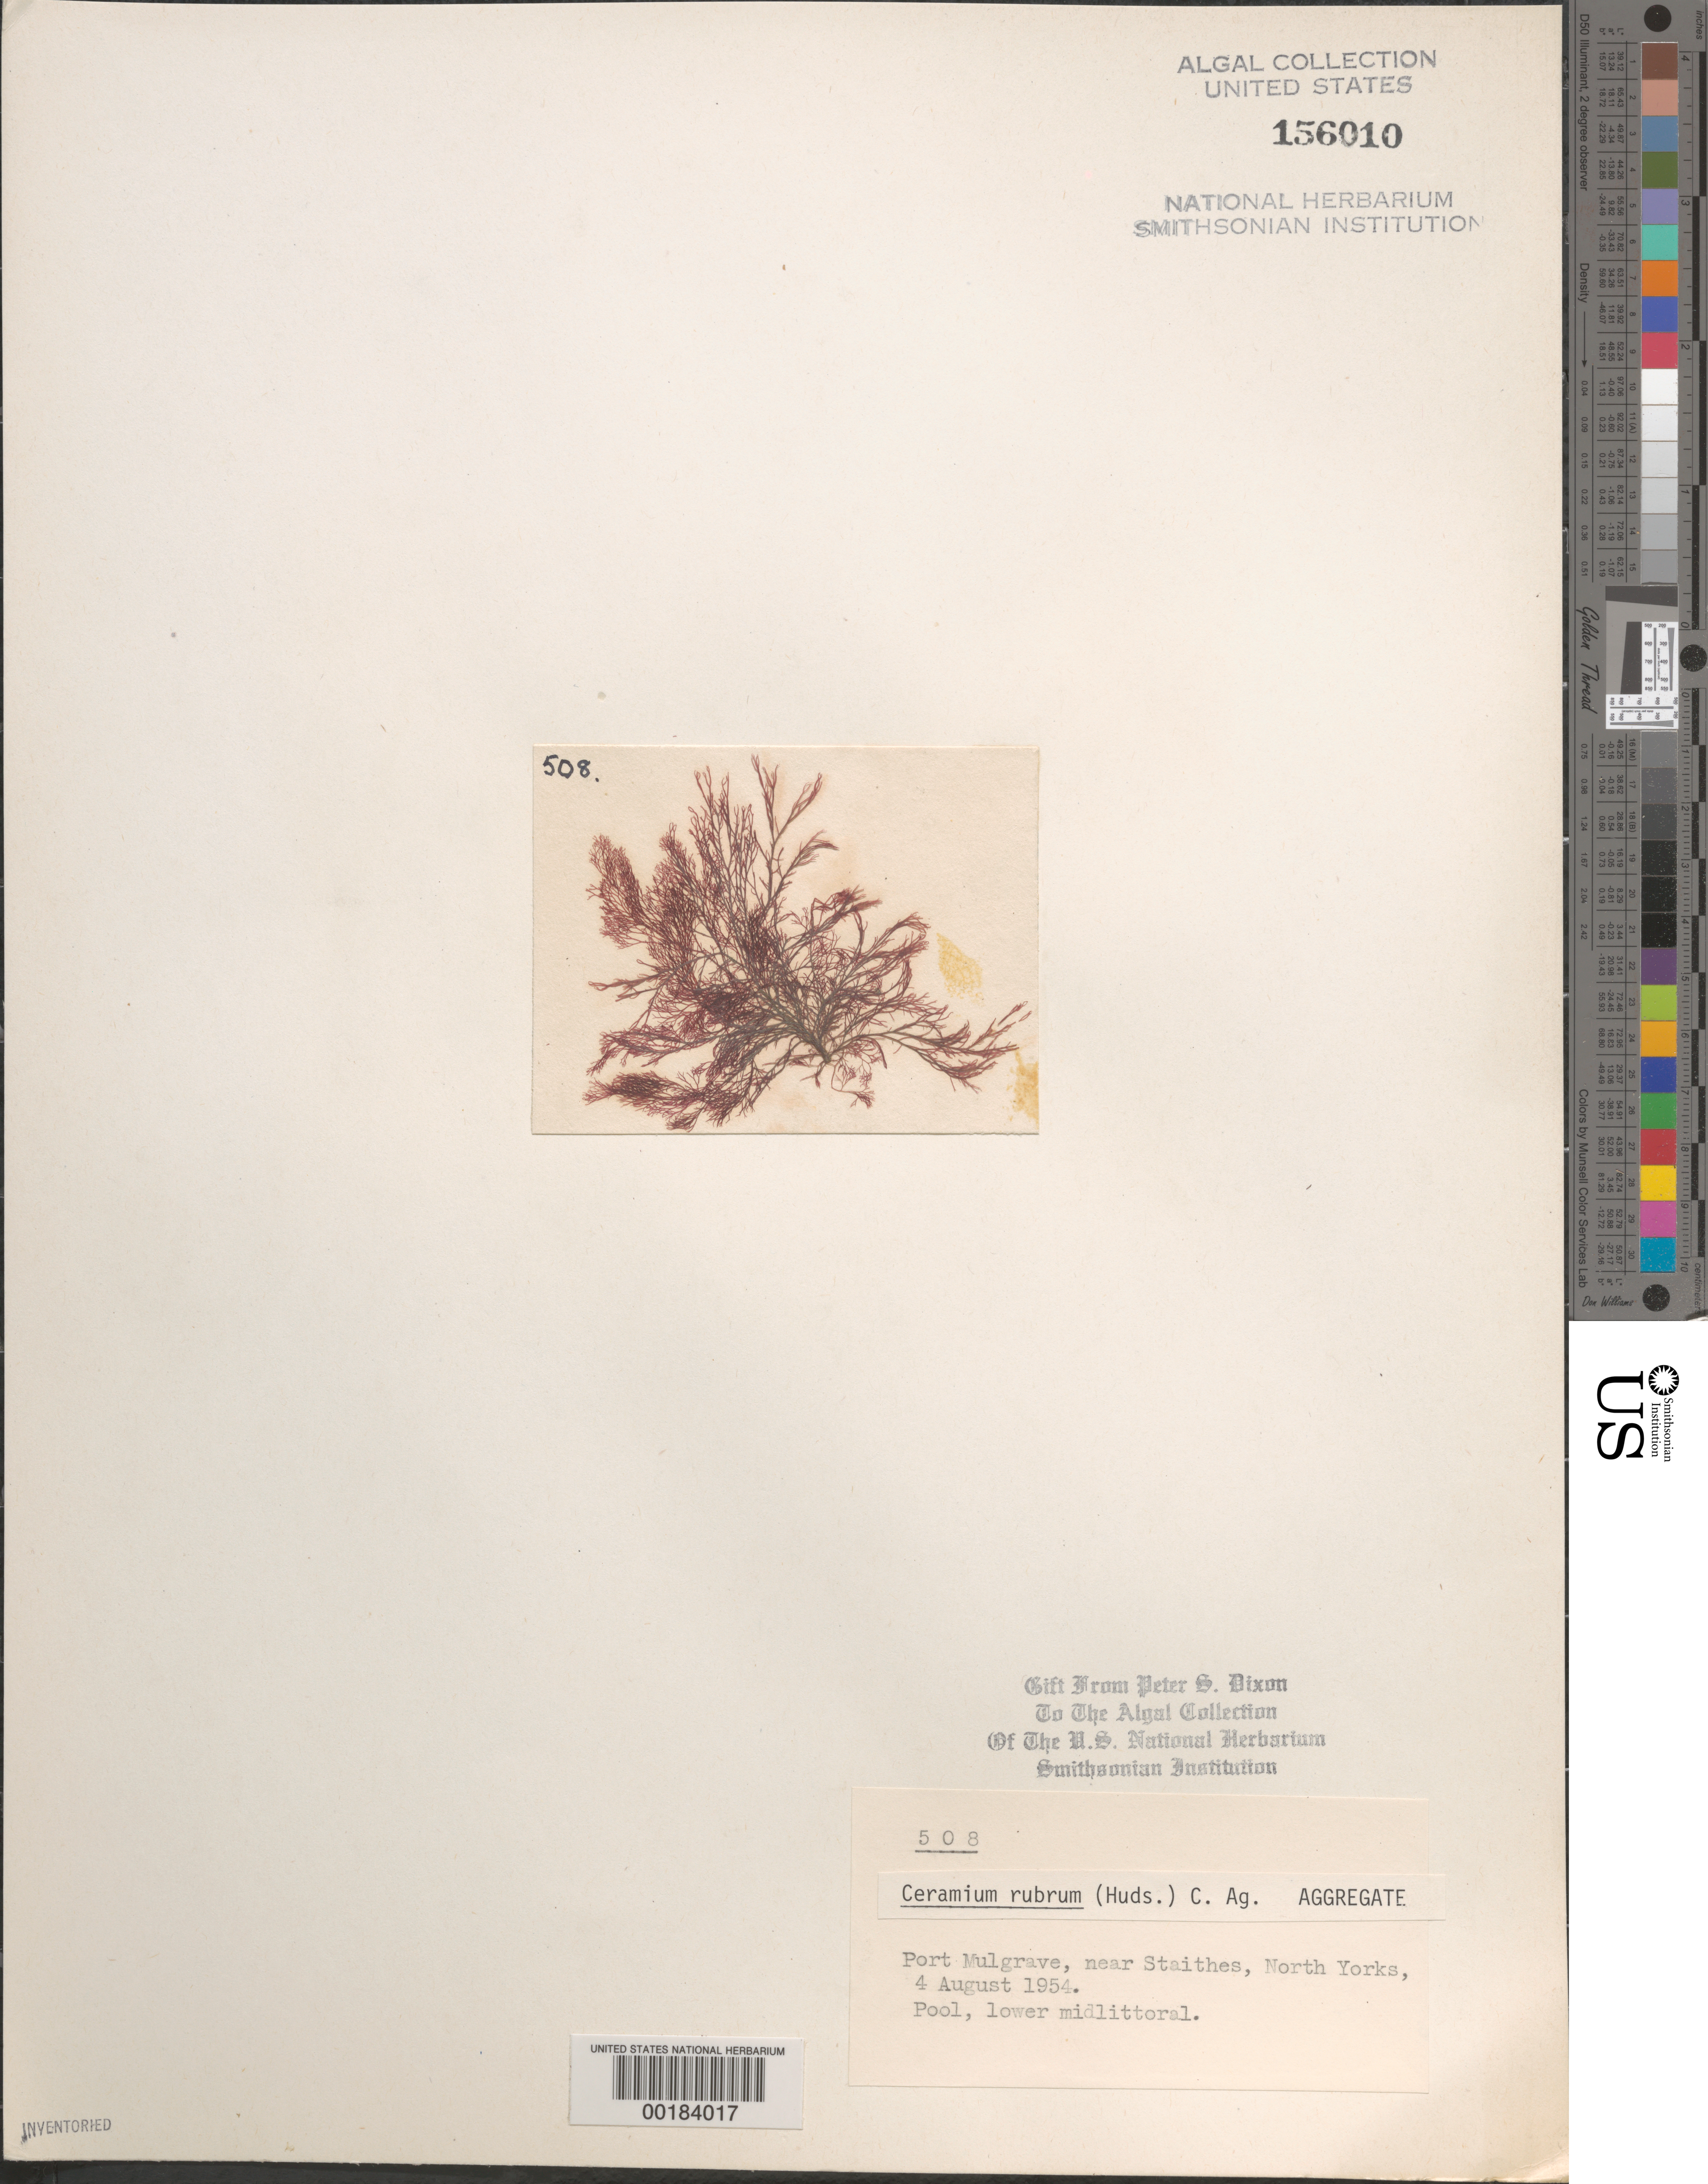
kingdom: Plantae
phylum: Rhodophyta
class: Florideophyceae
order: Ceramiales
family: Ceramiaceae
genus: Ceramium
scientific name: Ceramium rubrum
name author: C. Agardh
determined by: Dixon, P. S.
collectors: P. S. Dixon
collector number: PSD 508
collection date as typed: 04 Aug 1954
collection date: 1954-08-04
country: United Kingdom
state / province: England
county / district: North Yorkshire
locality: Port Mulgrave, near Staithes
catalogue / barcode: US 156010